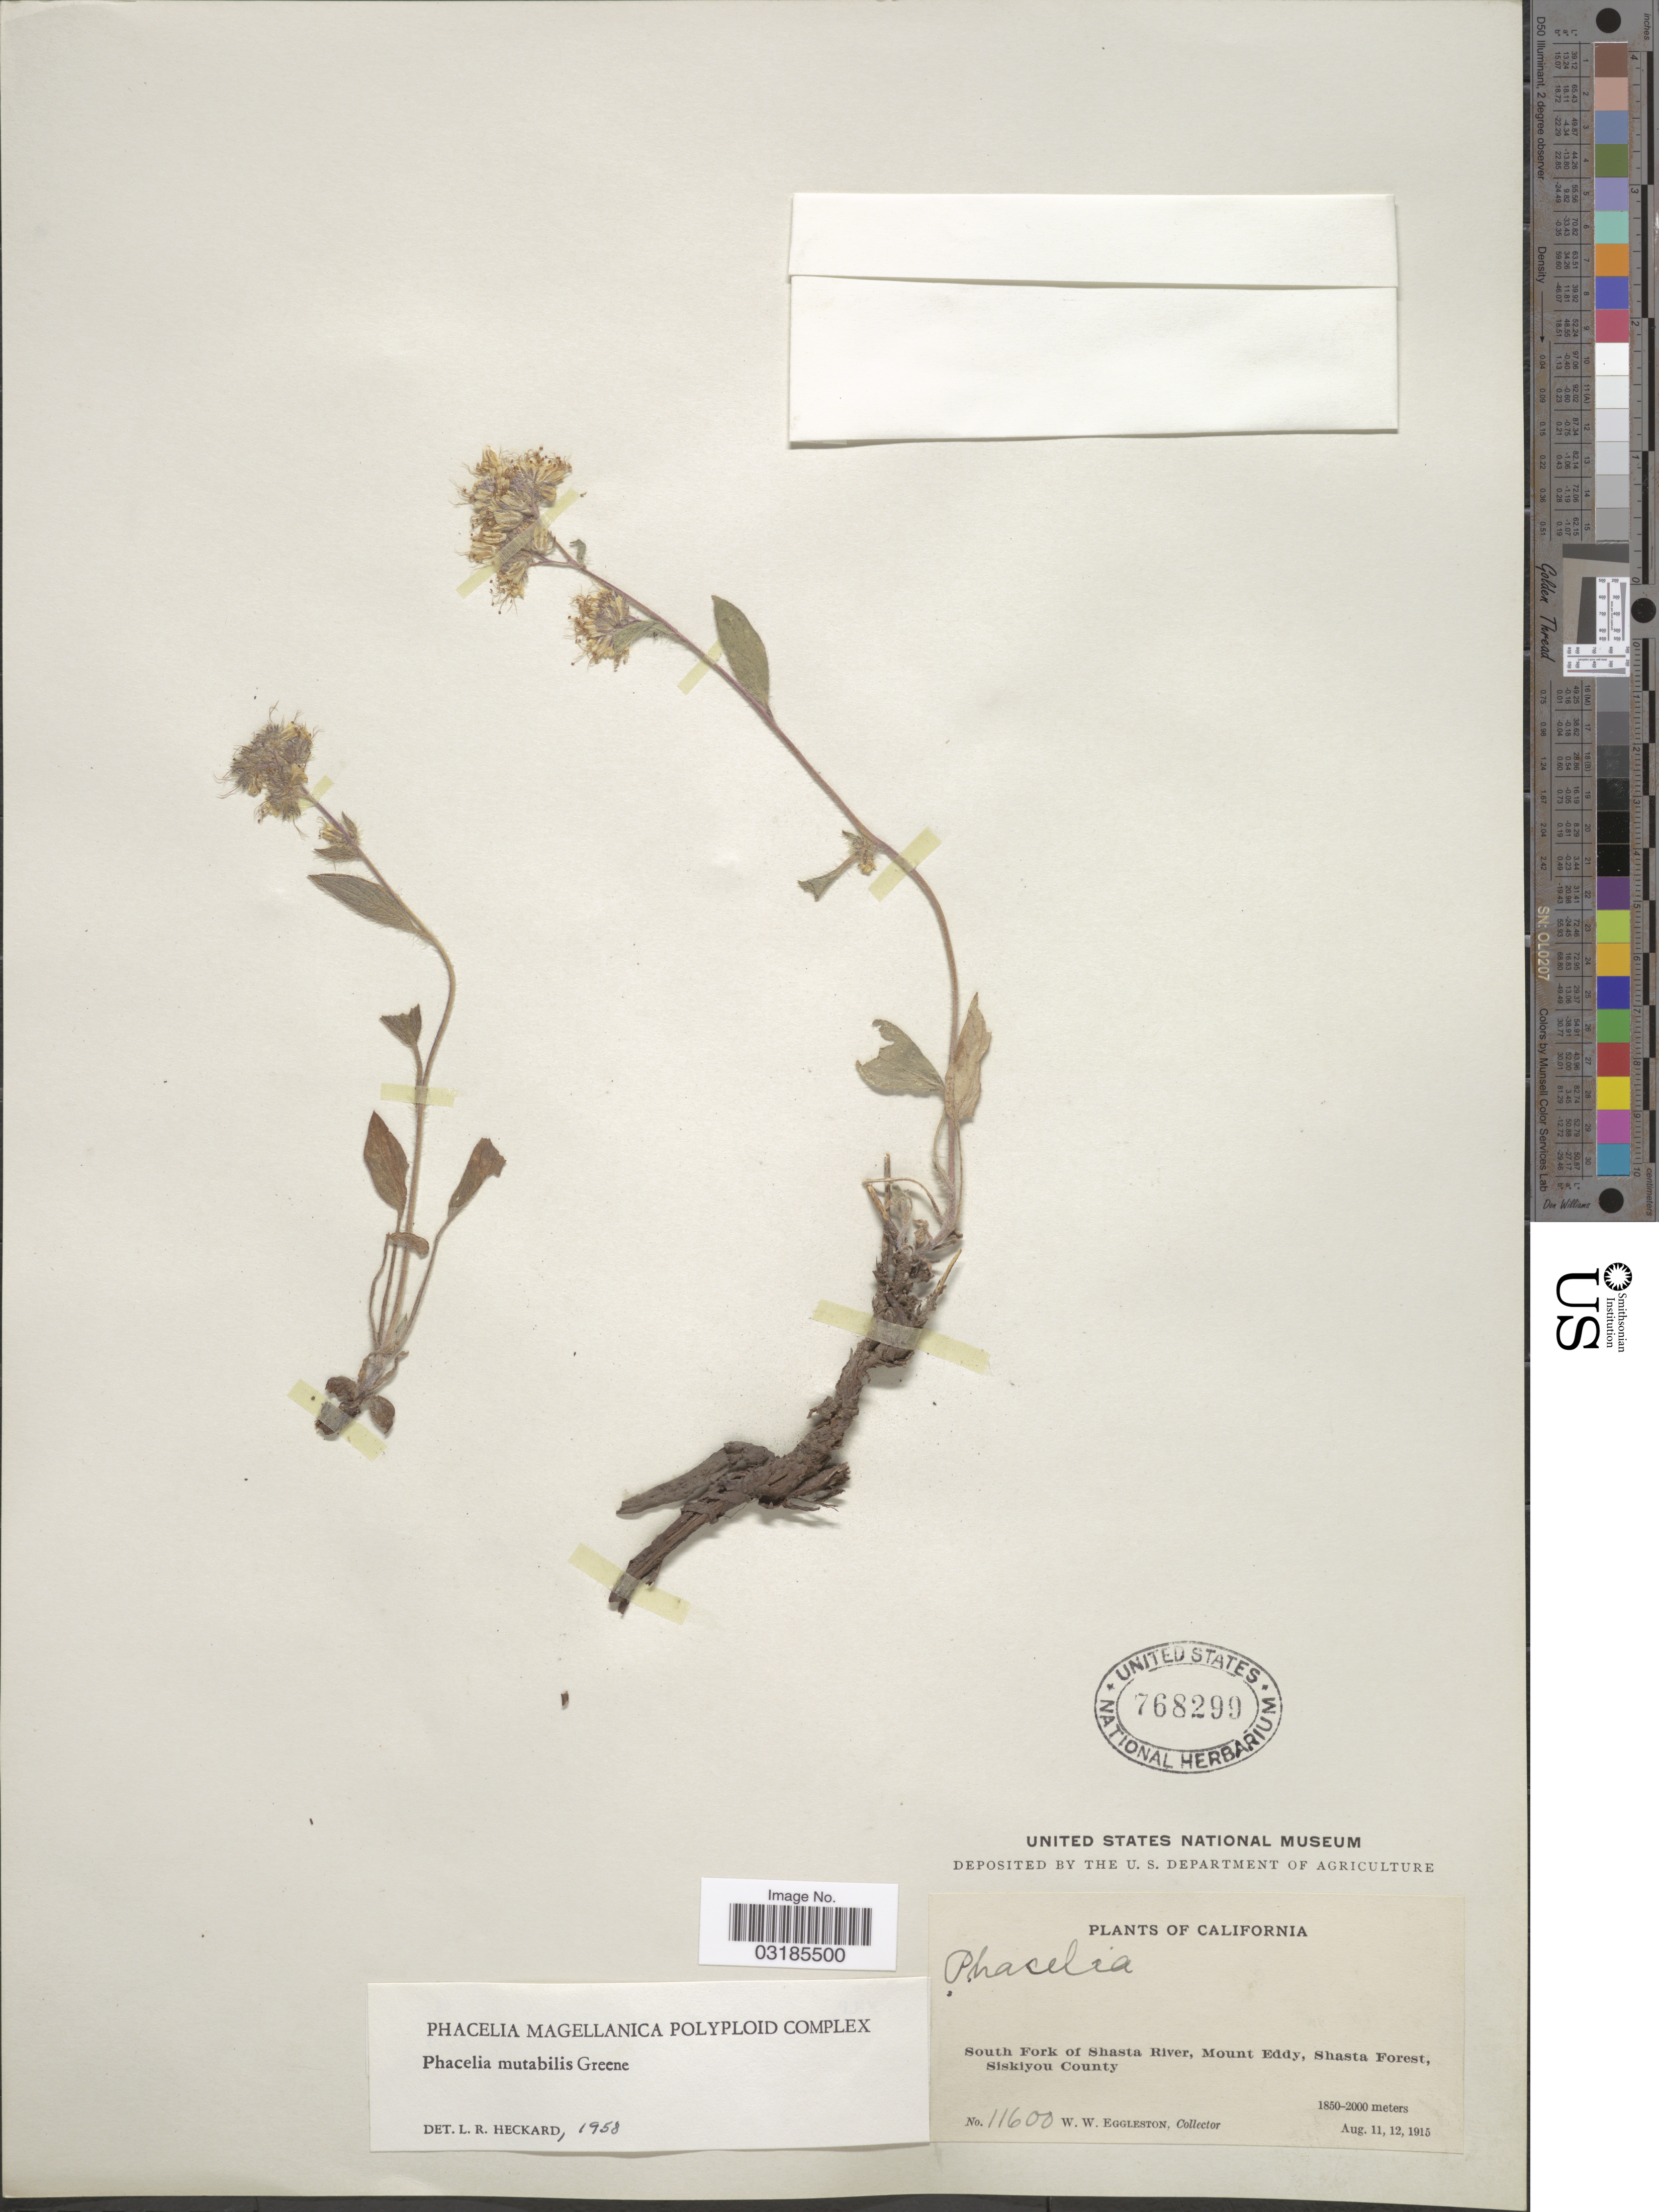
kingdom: Plantae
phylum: Tracheophyta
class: Magnoliopsida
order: Boraginales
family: Hydrophyllaceae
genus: Phacelia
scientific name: Phacelia mutabilis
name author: Greene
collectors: W. W. Eggleston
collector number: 11600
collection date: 1915-08-11/1915-08-12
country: United States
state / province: California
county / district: Siskiyou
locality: South Fork of Shasta River, Mount Eddy, Shasta Forest, Siskiyou County.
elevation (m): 1850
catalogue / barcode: US 768299